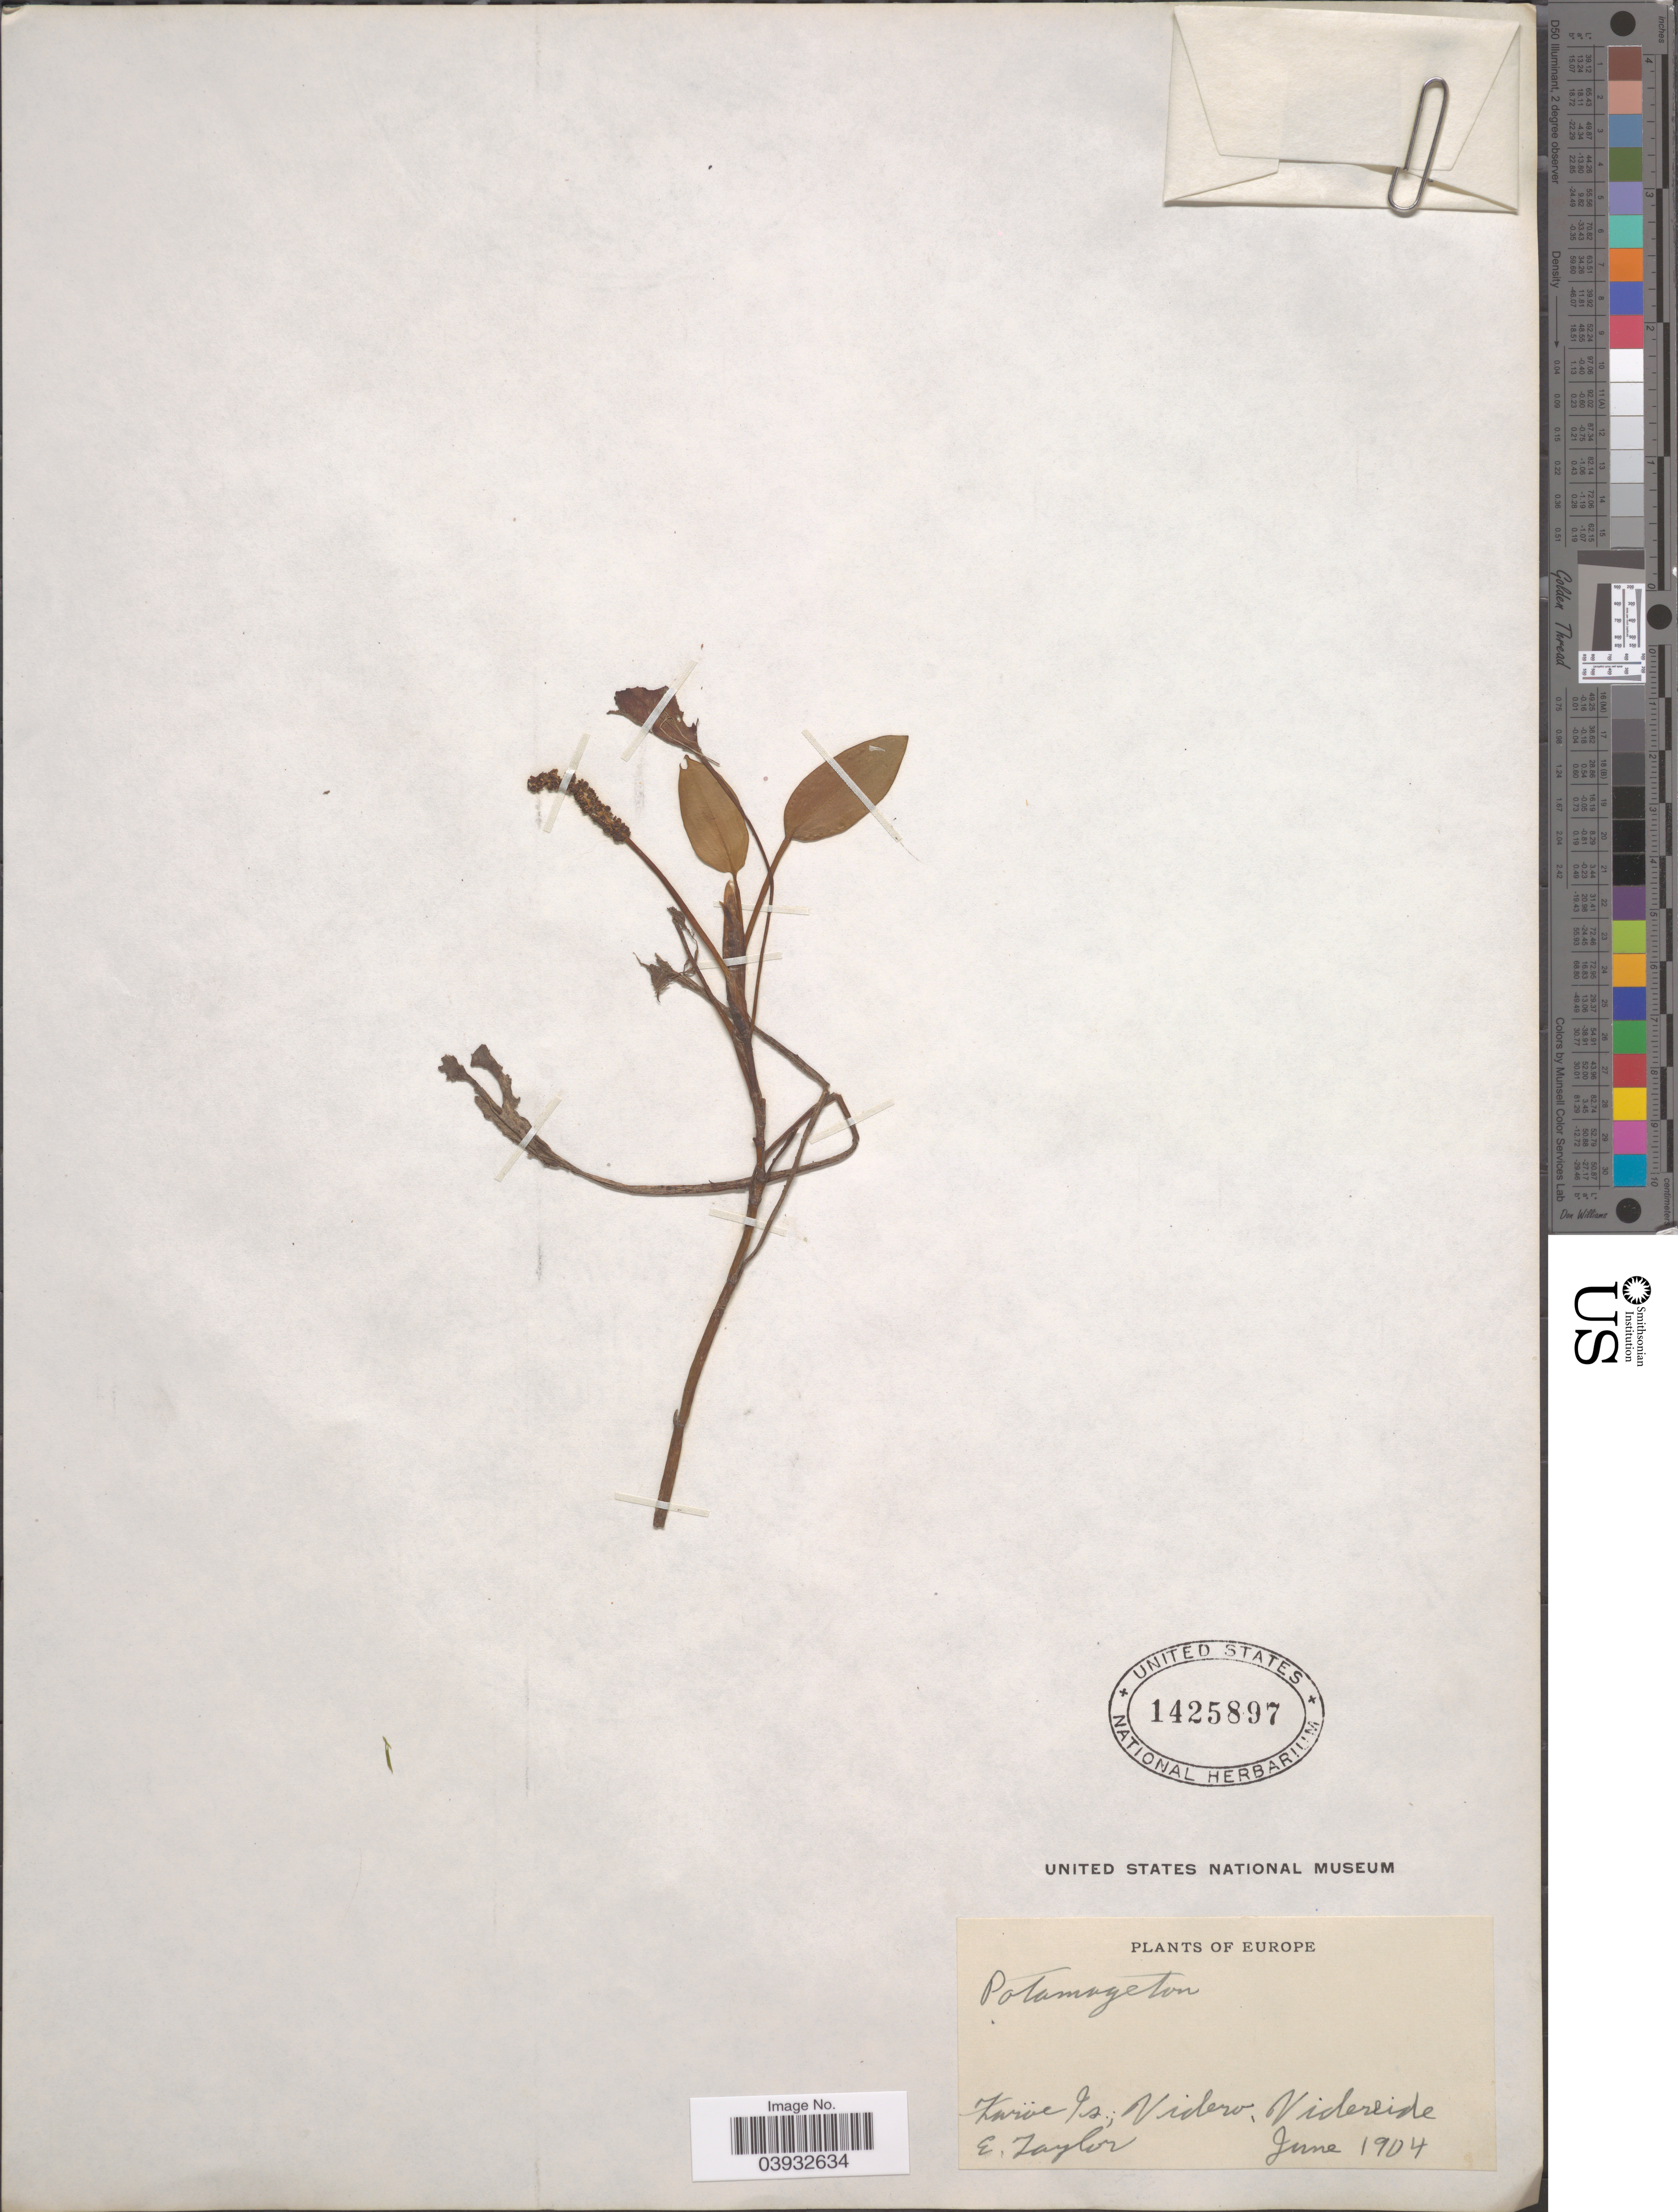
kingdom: Plantae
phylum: Tracheophyta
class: Liliopsida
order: Alismatales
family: Potamogetonaceae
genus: Potamogeton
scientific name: Potamogeton sp.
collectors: E. Taylor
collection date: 1904-06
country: Faroe Islands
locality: Faröe Is.; Videro, Videreide. Europe.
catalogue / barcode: US 1425897